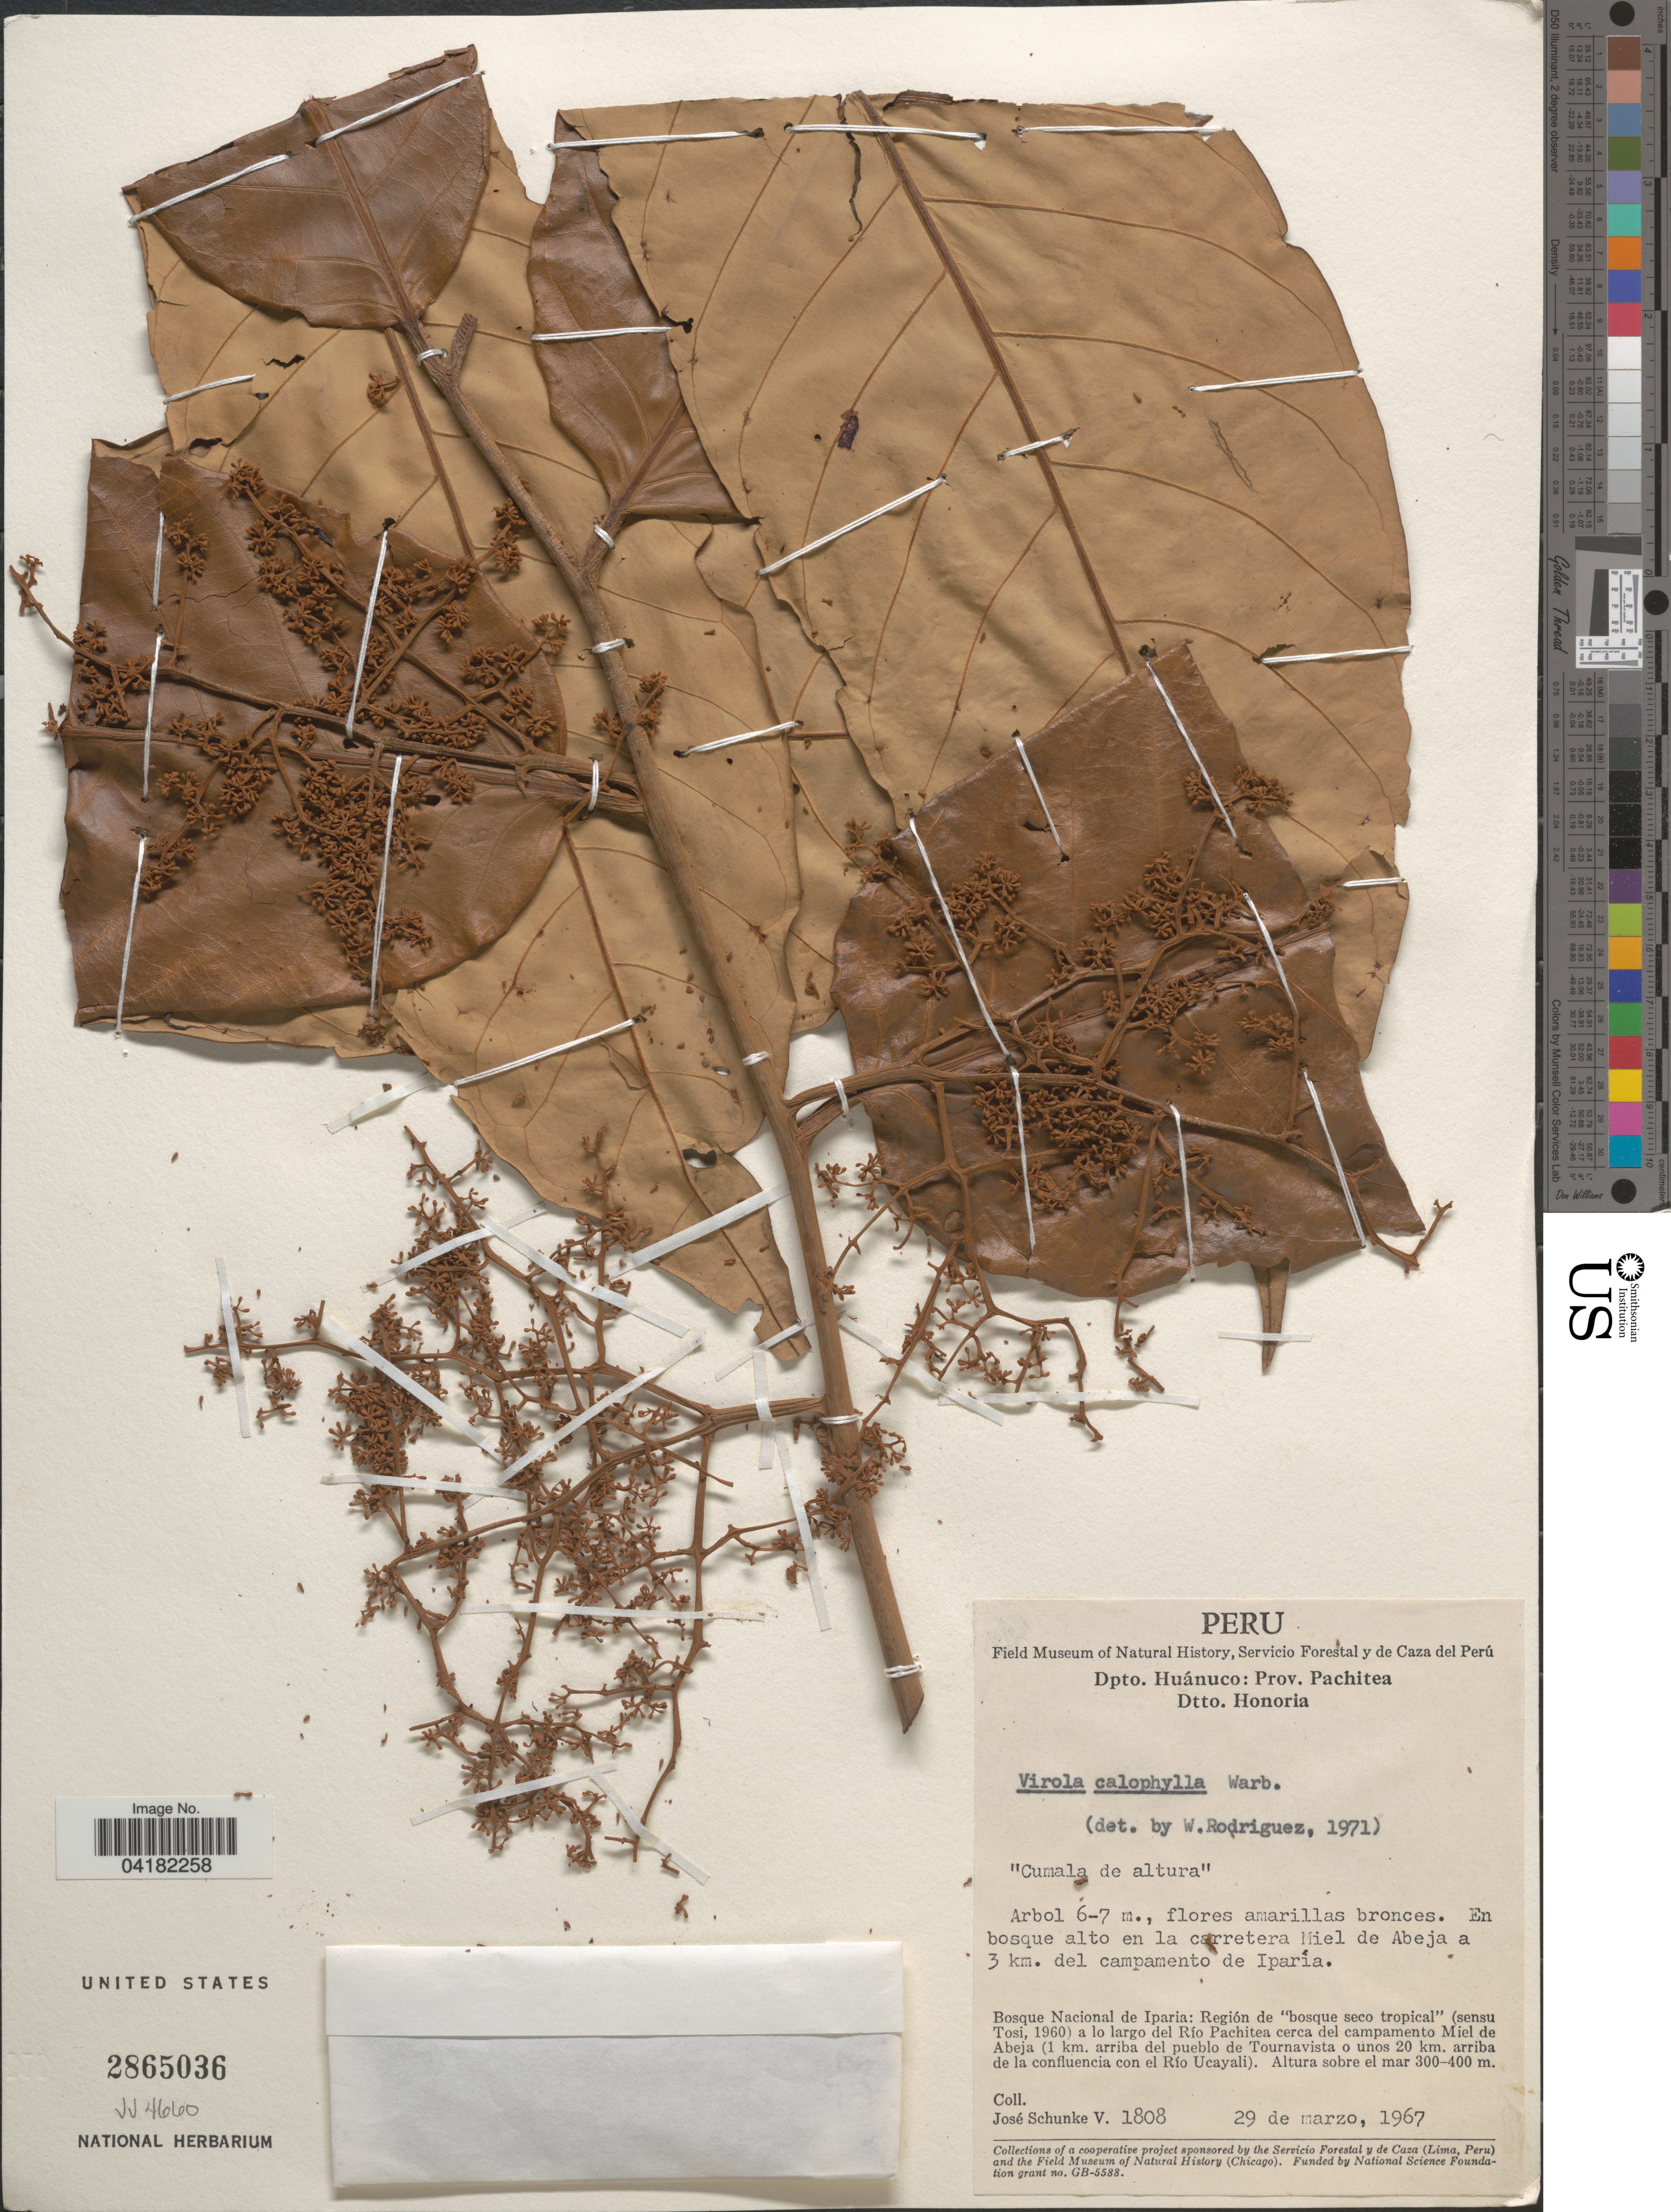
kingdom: Plantae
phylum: Tracheophyta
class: Magnoliopsida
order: Magnoliales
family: Myristicaceae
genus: Virola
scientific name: Virola calophylla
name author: (Spruce) Warb.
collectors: J. Schunke Vigo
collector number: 1808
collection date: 1967-03-29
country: Peru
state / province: Huánuco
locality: Dpto. Huánuco: Prov. Pachitea. Dtto. Honoria. En bosque alto en la carretera Miel de Abeja a 3 km. del campamento de Iparía. Bosque Nacional de Iparia: Región de "bosque seco tropical" (sensu Tosi, 1960) a lo largo del Río Pachitea cerca del campamento Miel de Abeja (1 km. arriba del pueblo de Tournavista o unos 20 km. arriba de la confluencia con el Río Ucayali).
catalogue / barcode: US 2865036